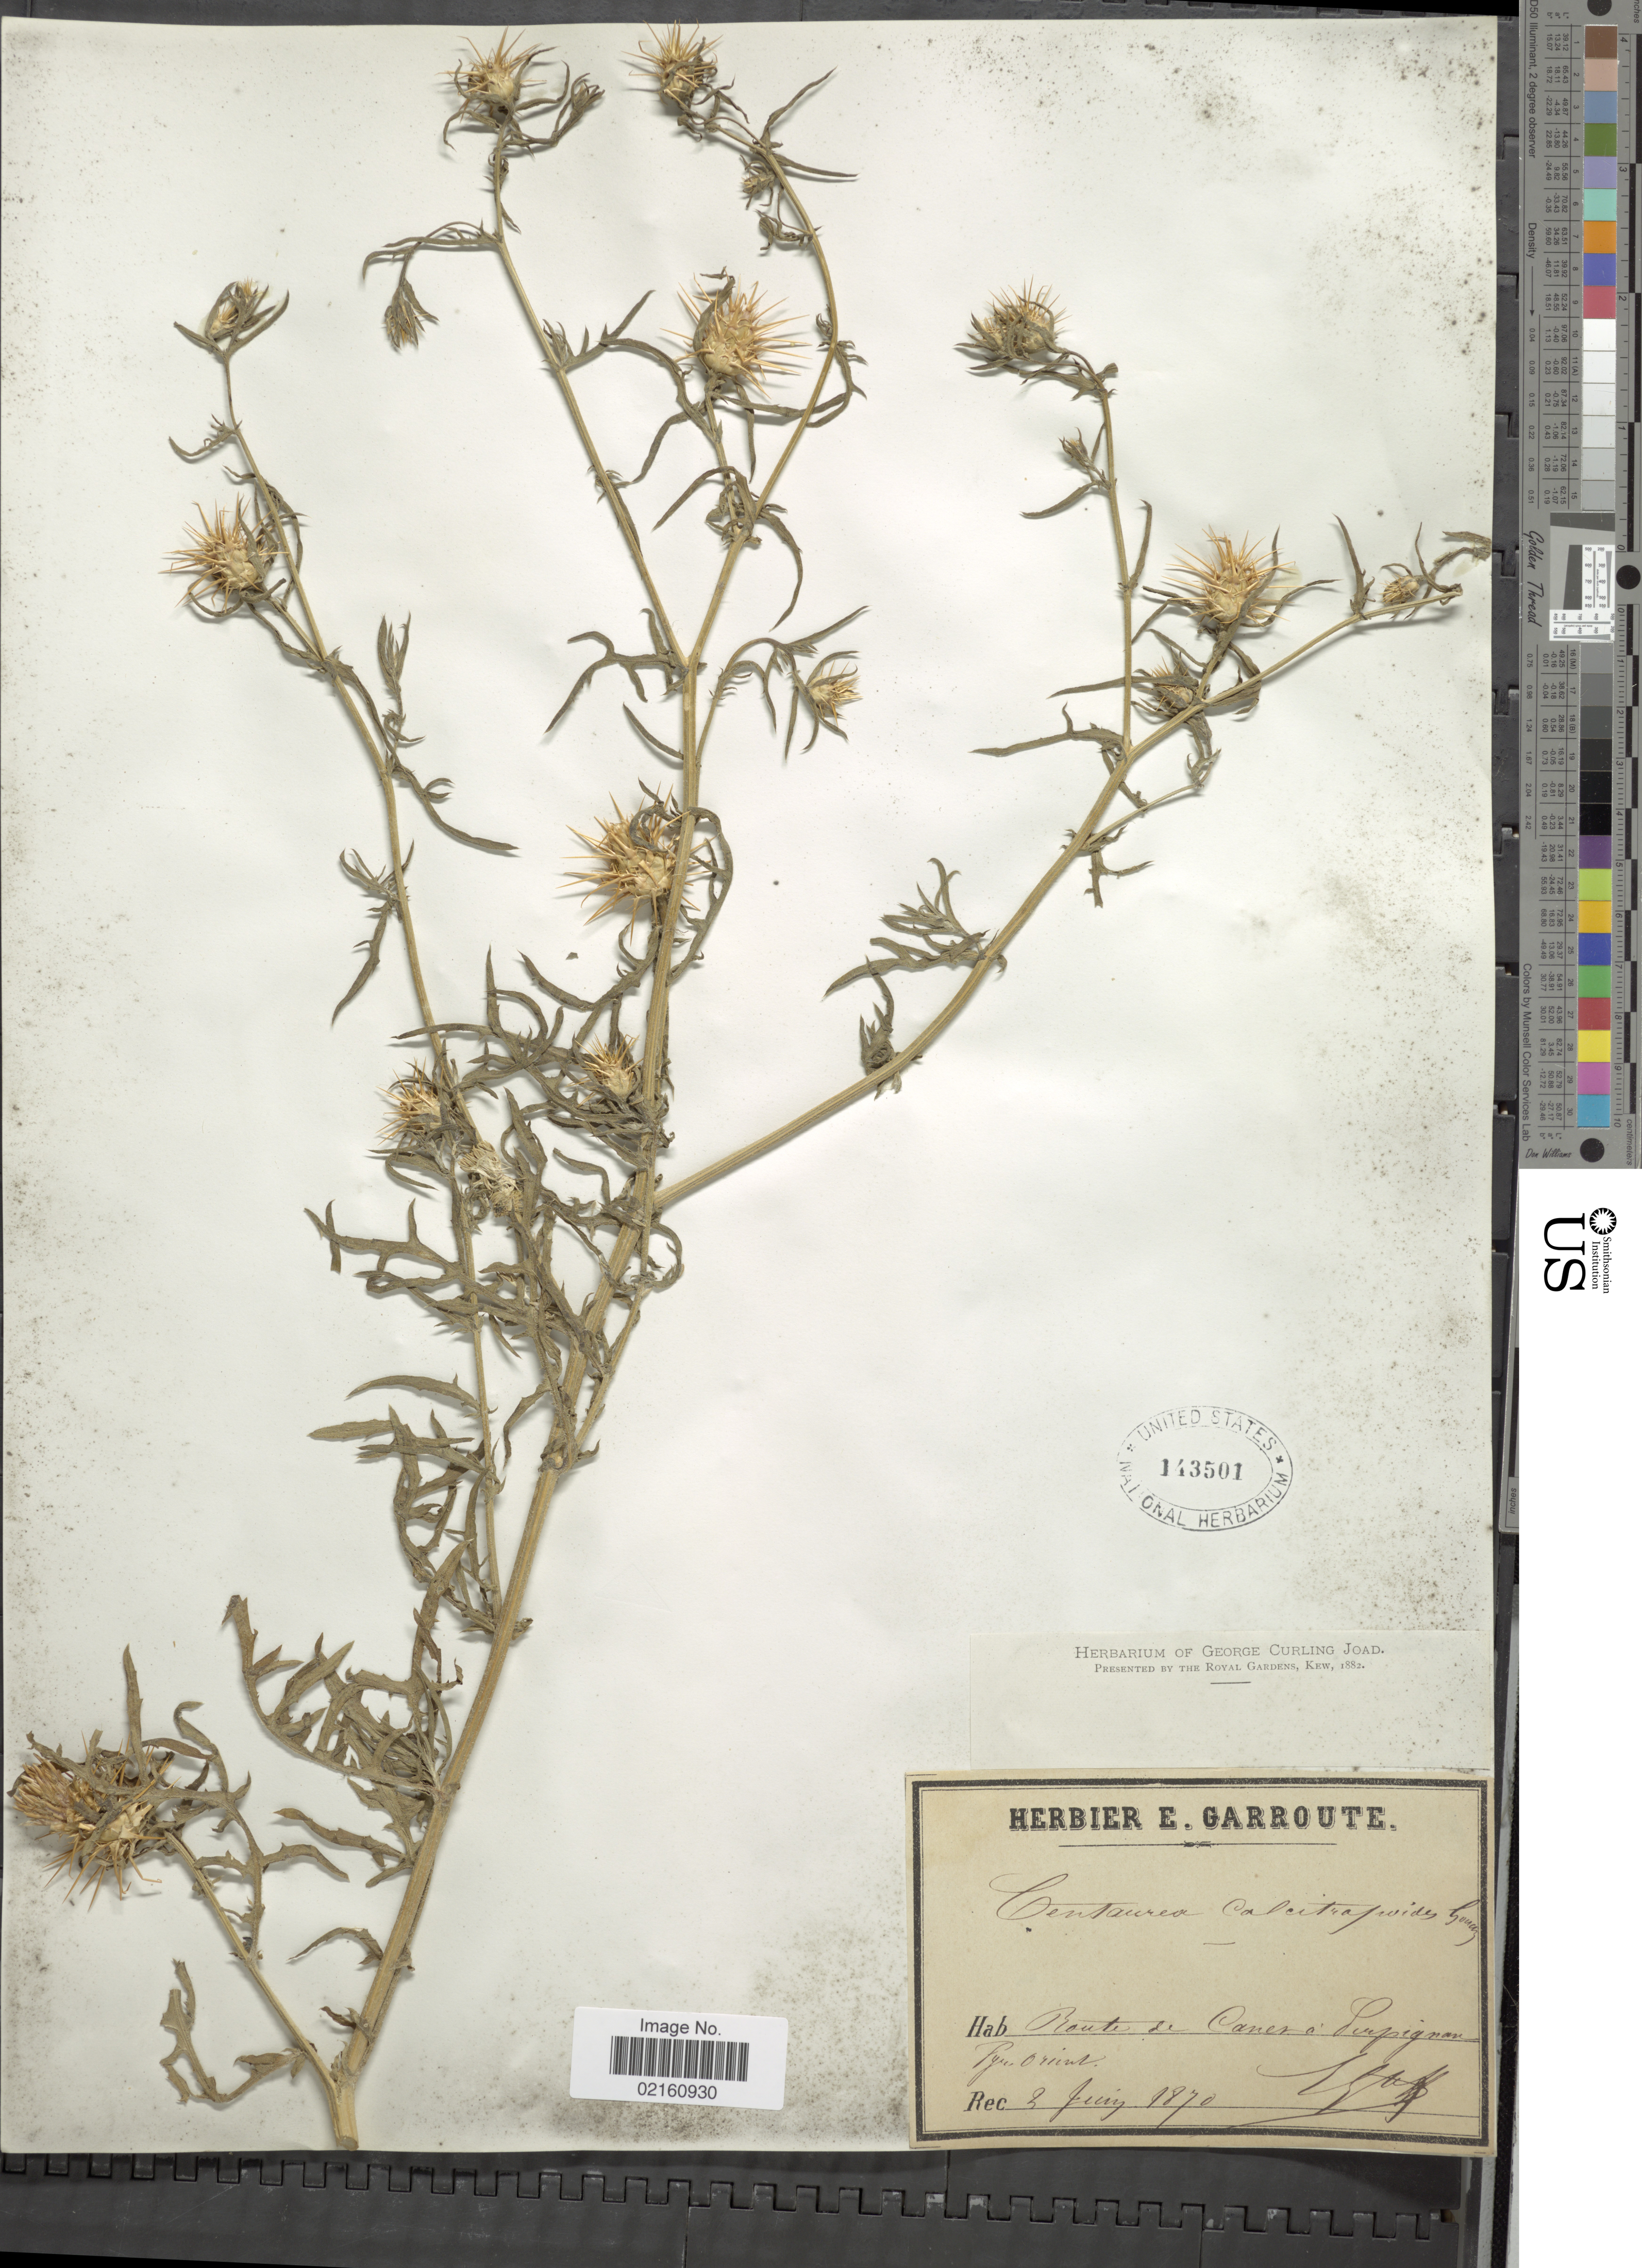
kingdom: Plantae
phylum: Tracheophyta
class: Magnoliopsida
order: Asterales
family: Asteraceae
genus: Centaurea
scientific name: Centaurea calcitrapa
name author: L.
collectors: E. Garroute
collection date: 1870-06-02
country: France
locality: Route de Canes a supigran Pyr. orient. [interpreted]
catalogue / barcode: US 143501